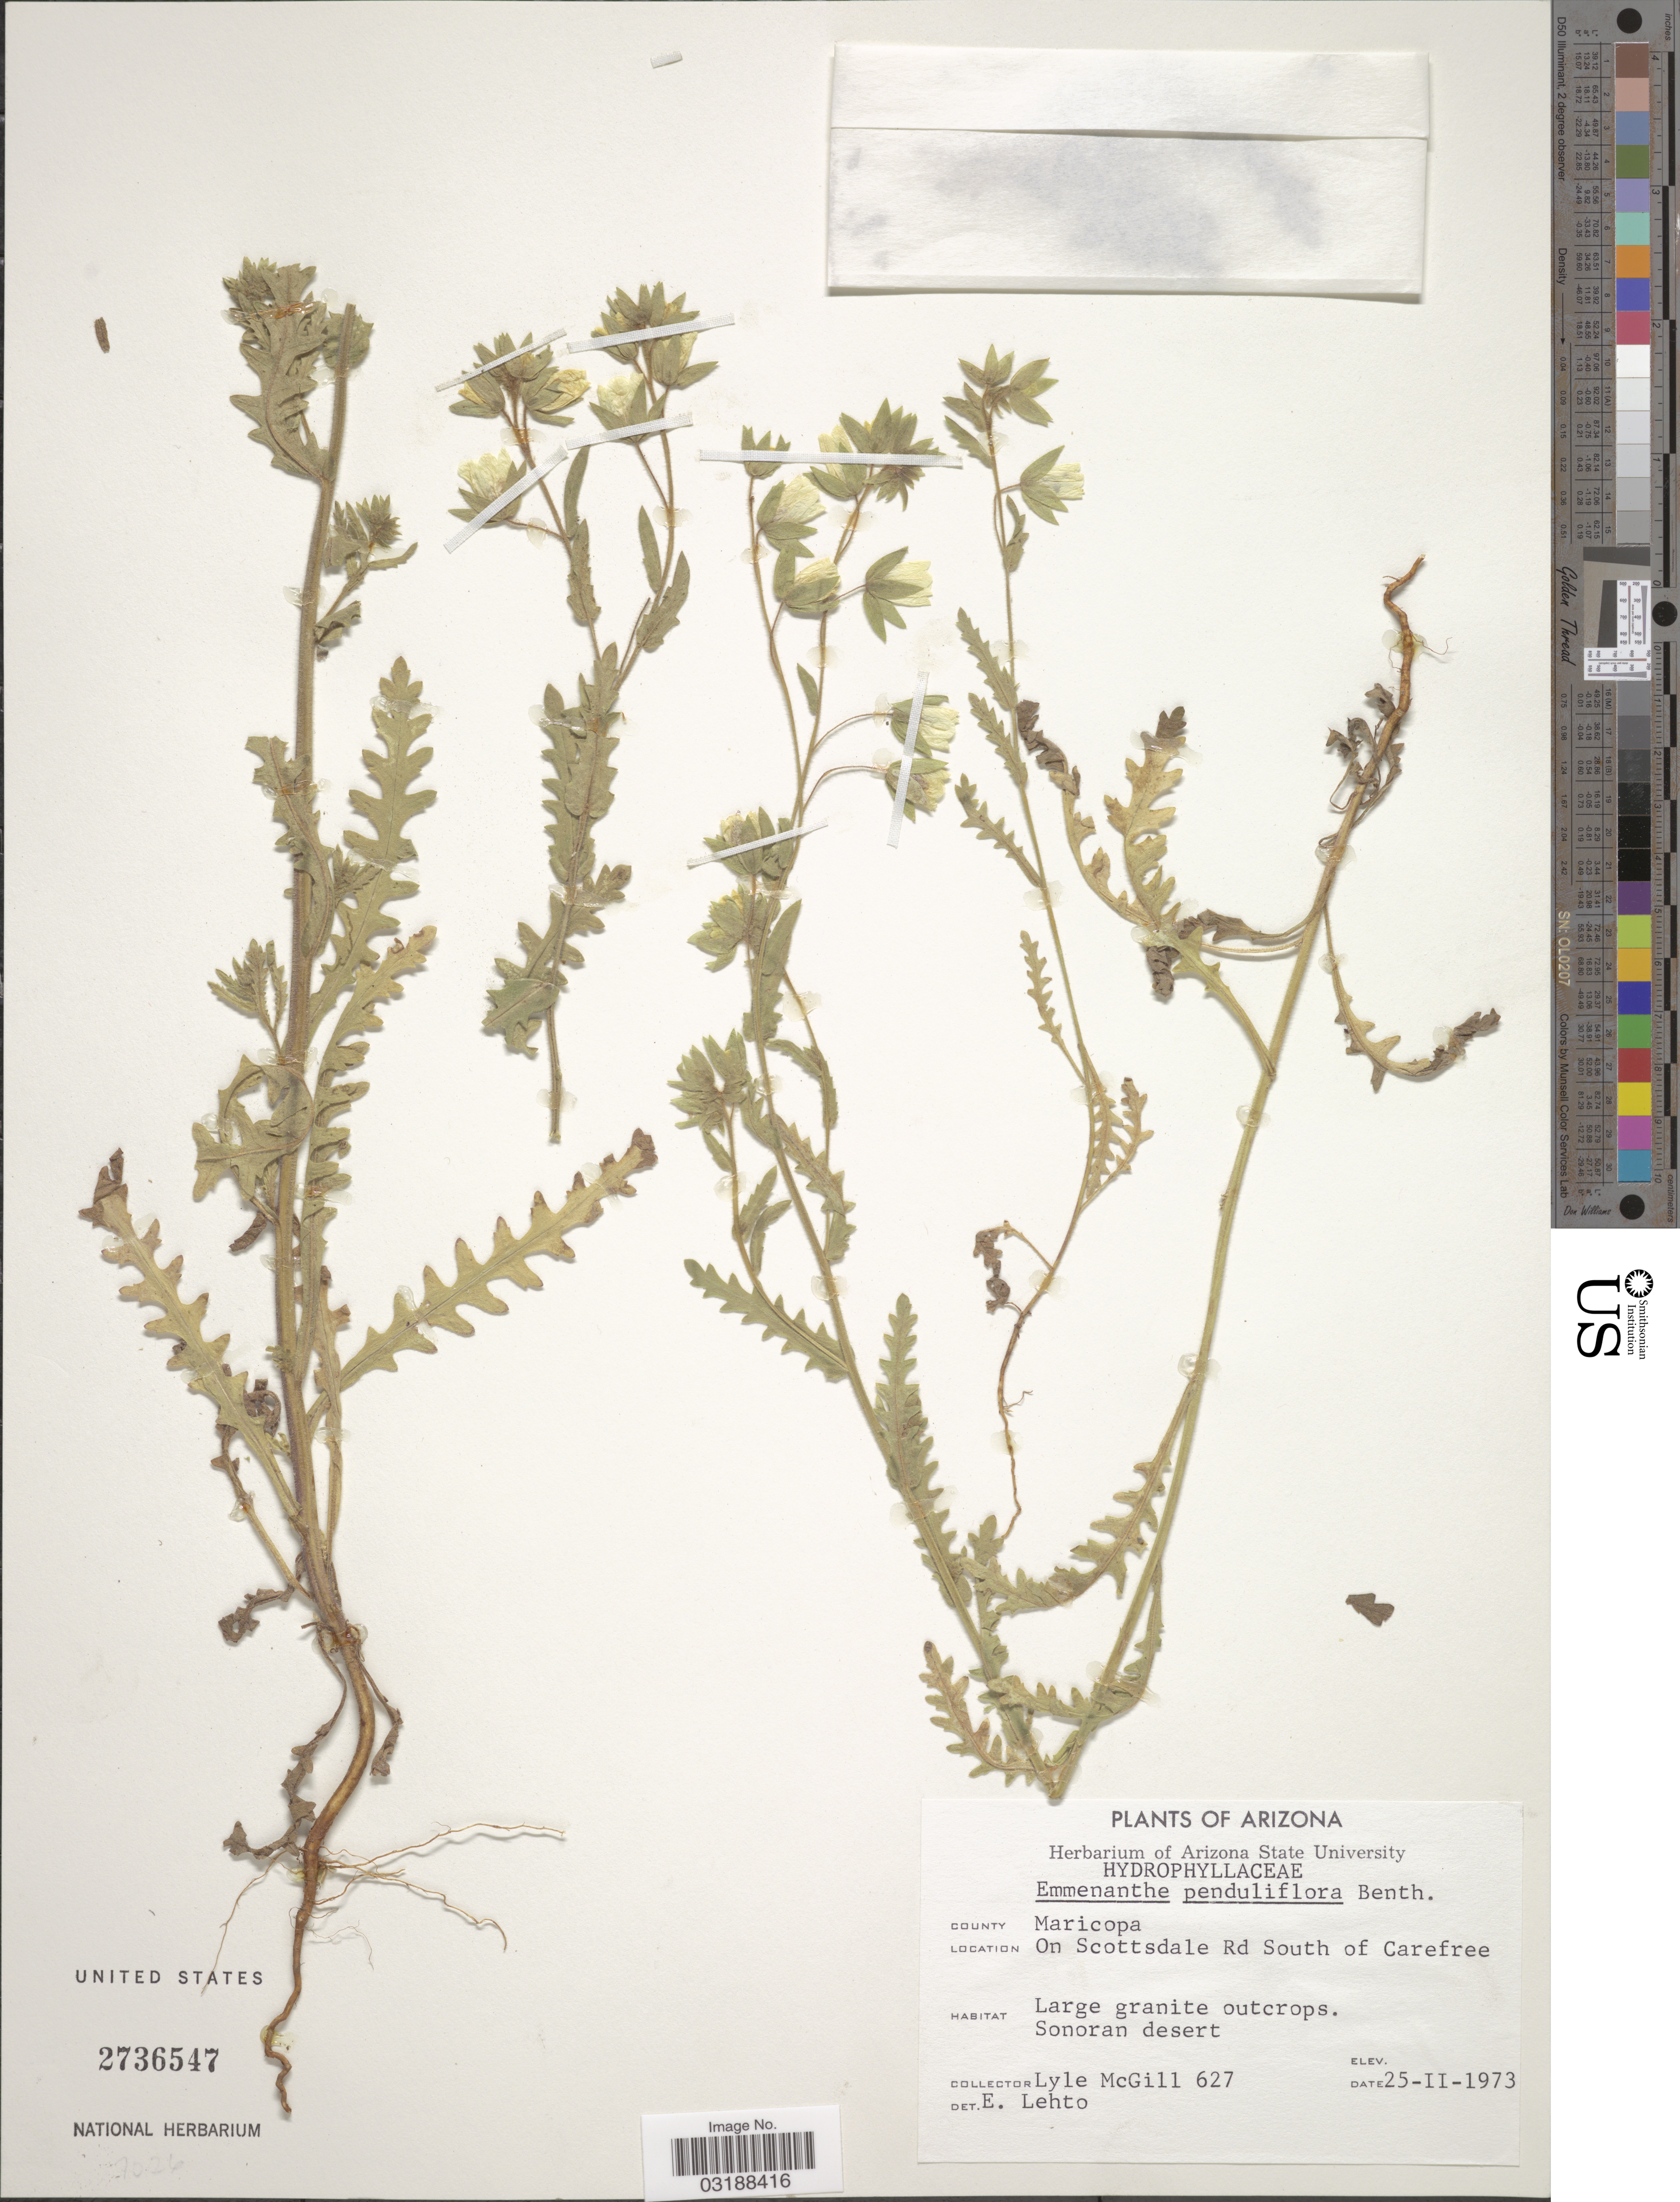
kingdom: Plantae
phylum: Tracheophyta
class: Magnoliopsida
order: Boraginales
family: Hydrophyllaceae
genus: Emmenanthe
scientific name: Emmenanthe penduliflora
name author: Benth.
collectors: L. McGill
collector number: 627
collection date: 1973-02-25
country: United States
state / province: Arizona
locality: County Maricopa. On Scottsdale Rd South of Carefree. Sonoran desert.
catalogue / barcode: US 2736547